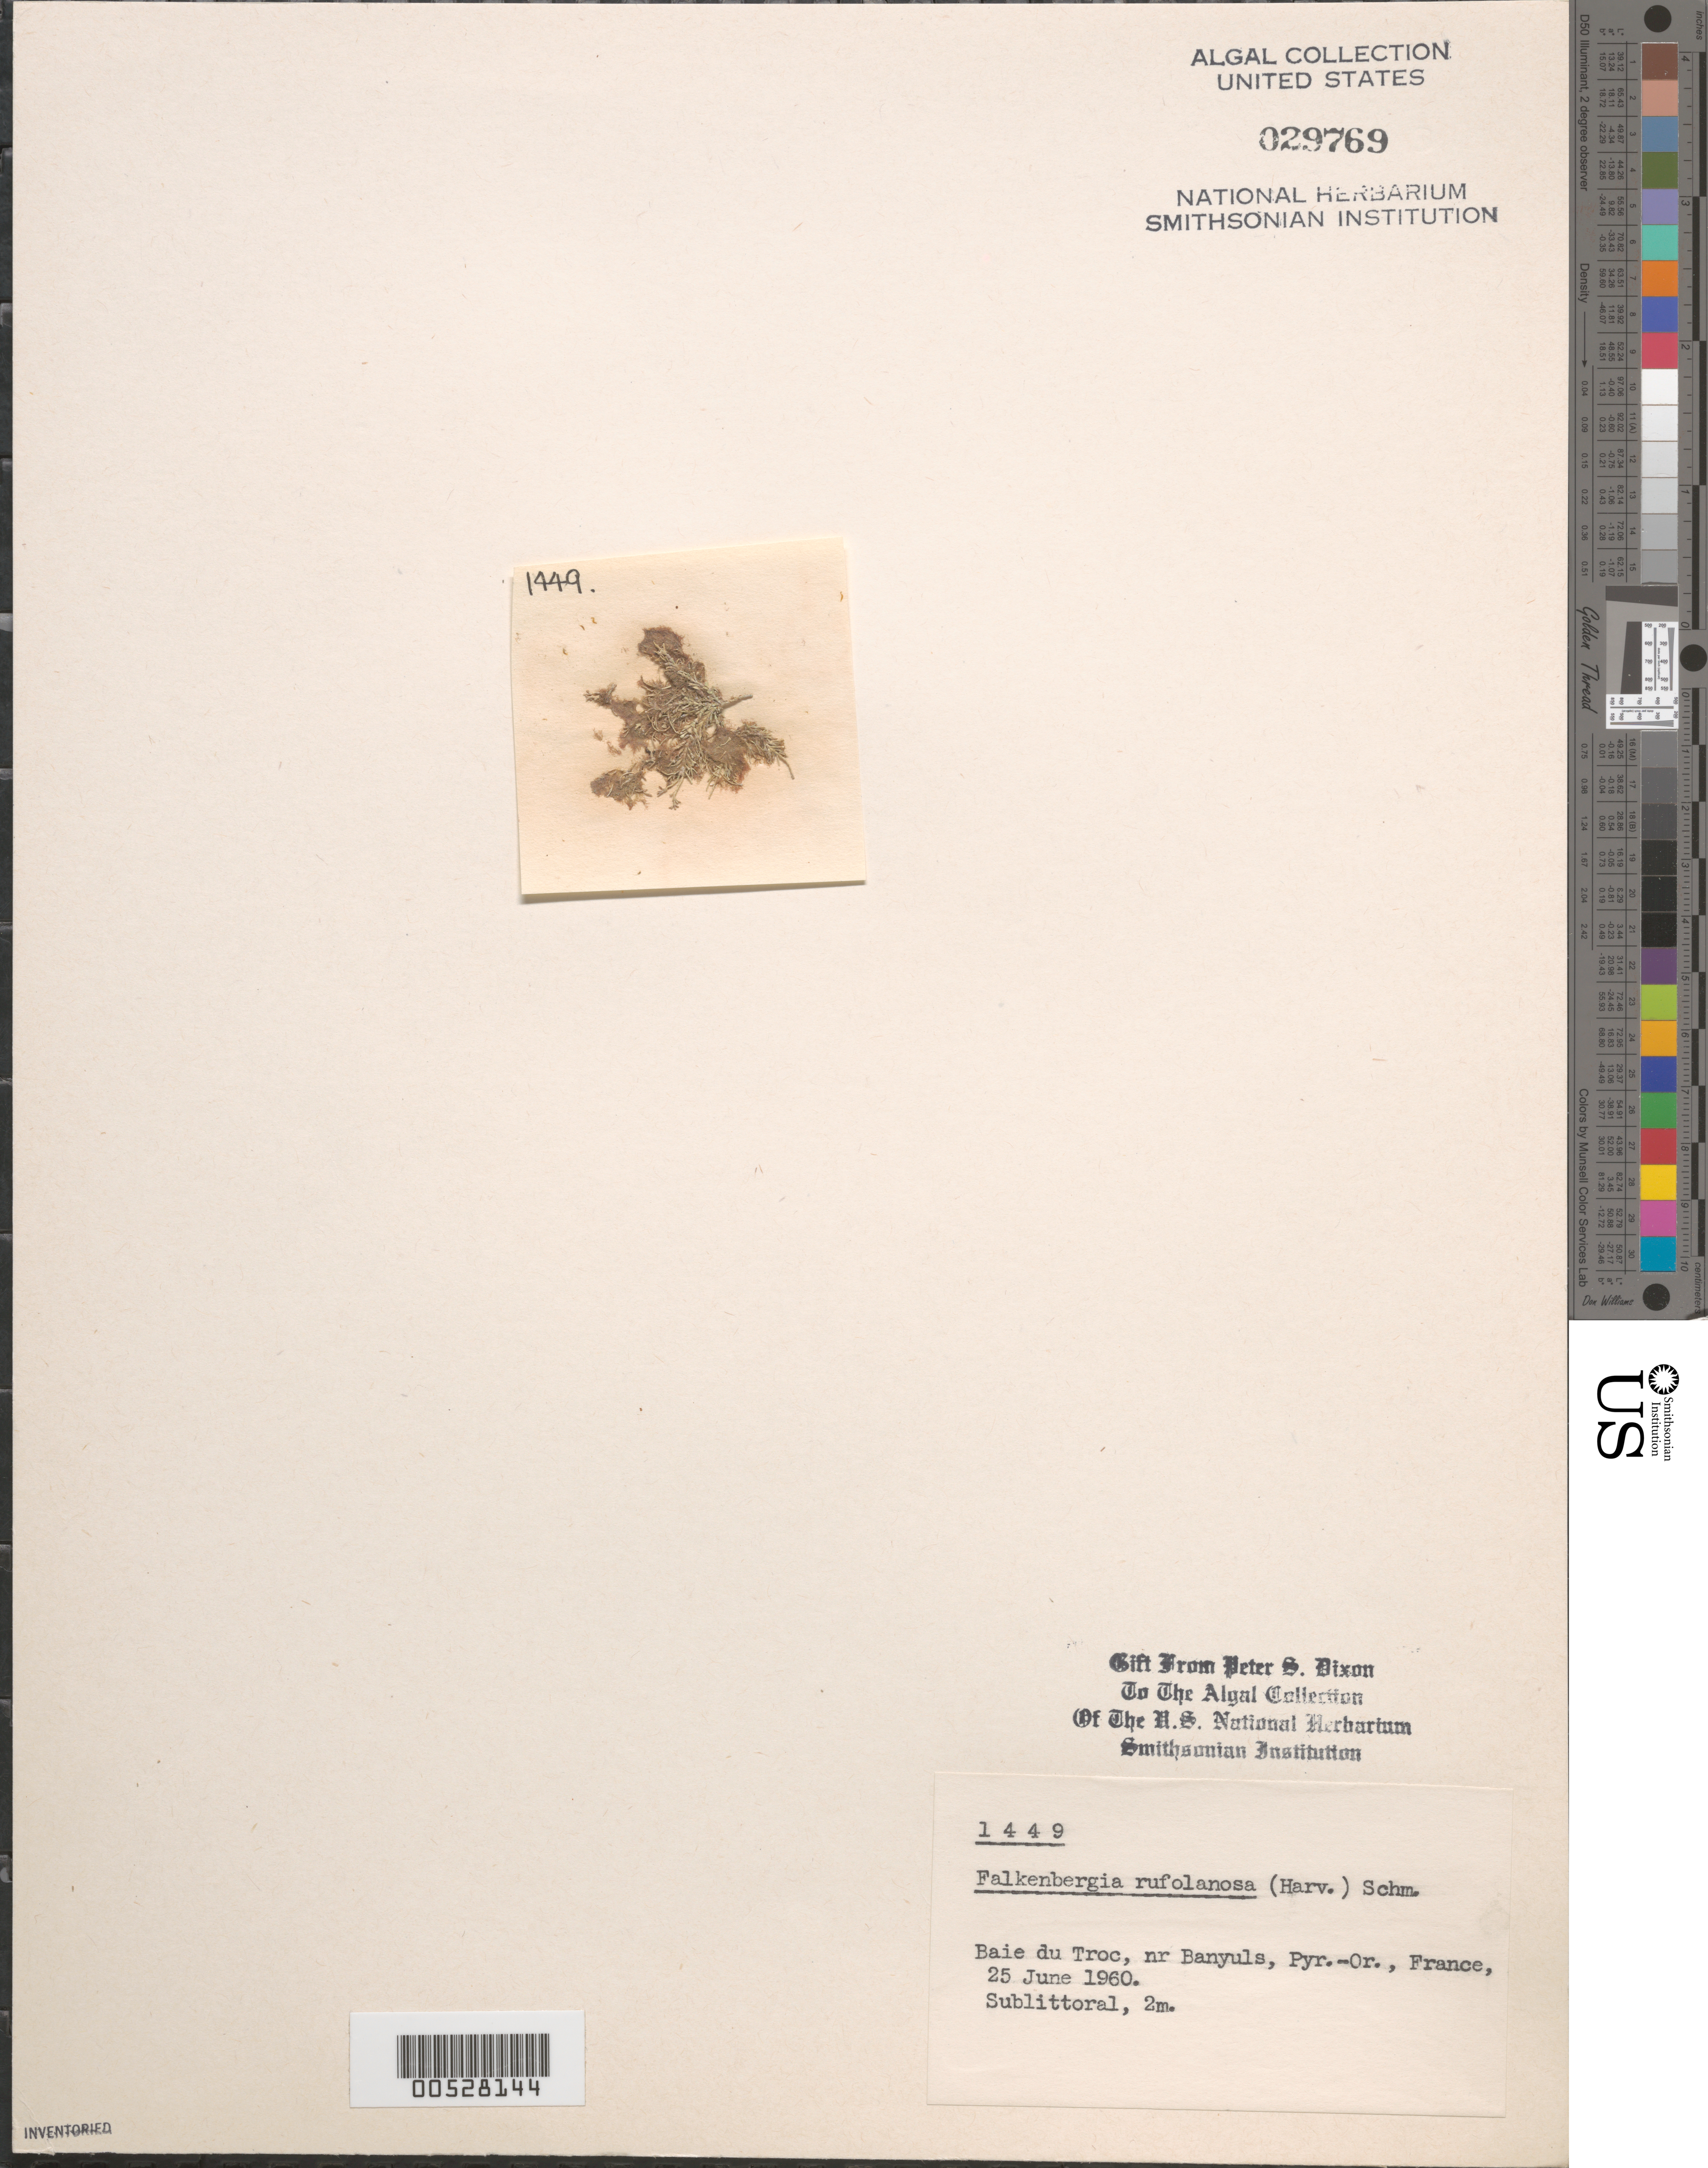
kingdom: Plantae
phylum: Rhodophyta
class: Florideophyceae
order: Bonnemaisoniales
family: Bonnemaisoniaceae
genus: Asparagopsis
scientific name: Asparagopsis armata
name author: Harv.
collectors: P. S. Dixon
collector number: PSD 1449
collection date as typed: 25 Jun 1960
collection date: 1960-06-25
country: France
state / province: Occitanie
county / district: Pyrénées-Orientales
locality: Baie du Troc, near Banyuls-sur-Mer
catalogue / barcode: US 29769